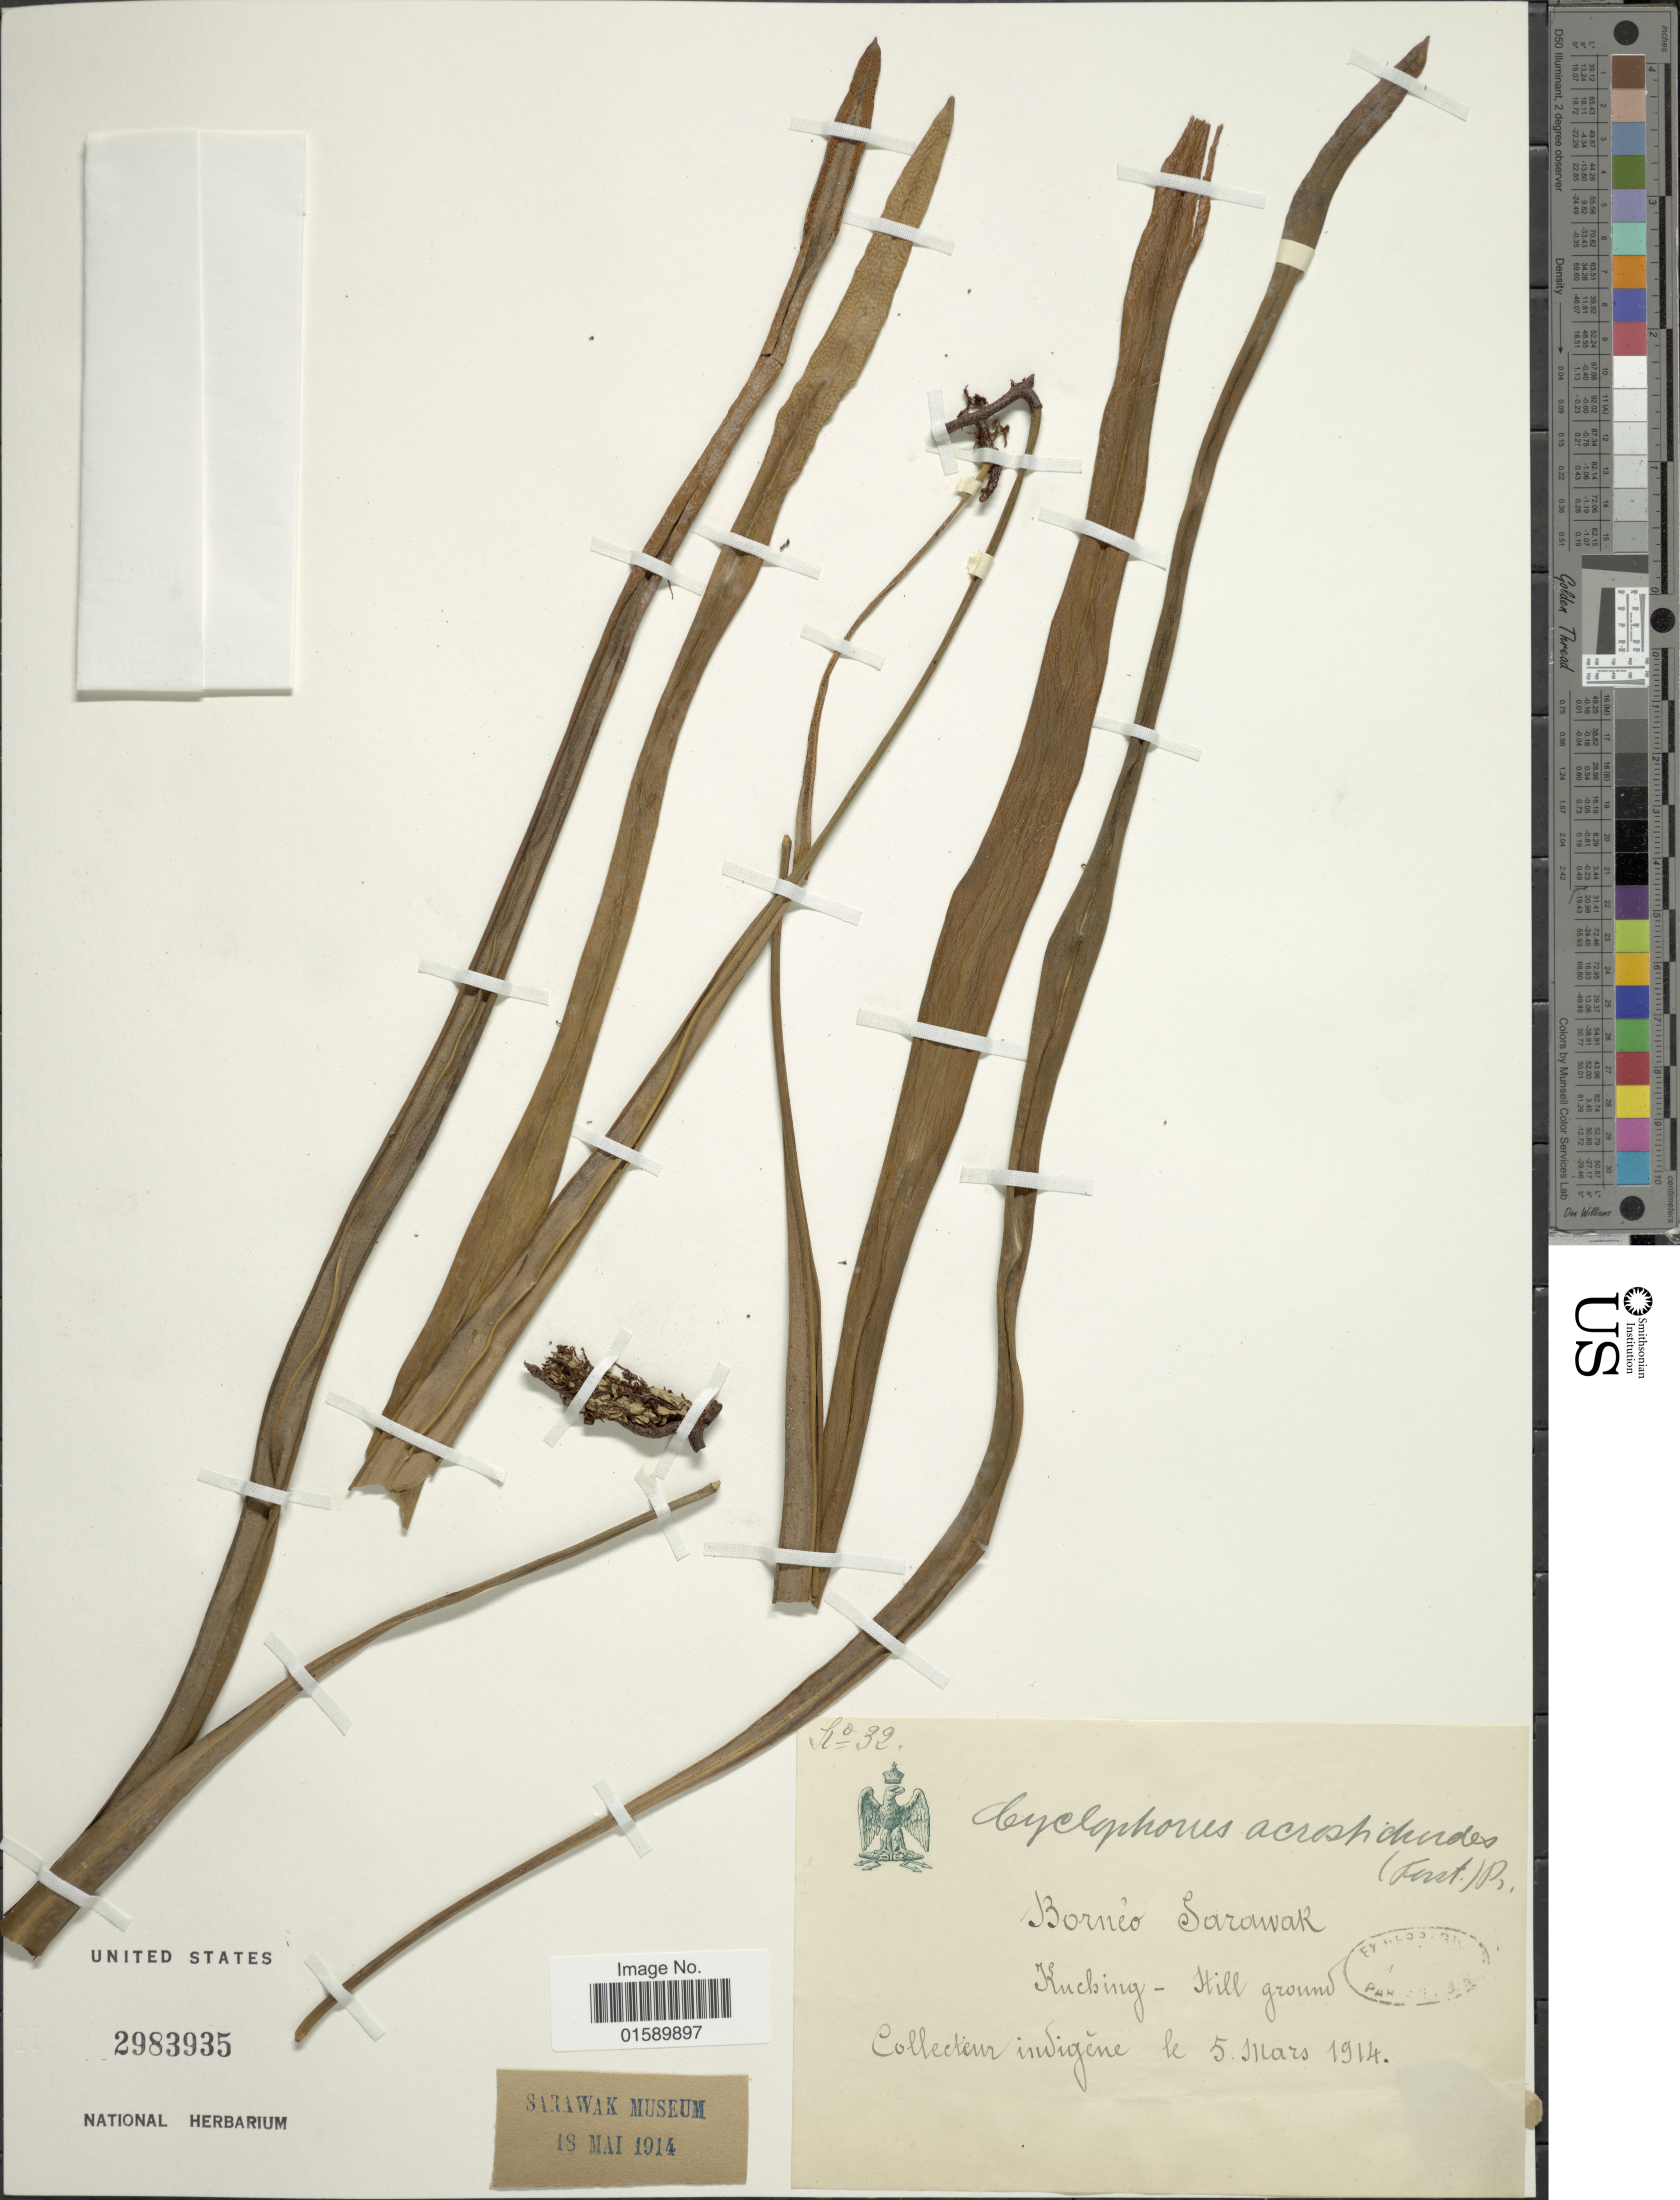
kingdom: Plantae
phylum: Tracheophyta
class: Polypodiopsida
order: Polypodiales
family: Polypodiaceae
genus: Pyrrosia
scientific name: Pyrrosia sp.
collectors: ex herb. Mus. Paris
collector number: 32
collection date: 1914-03-05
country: Malaysia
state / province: Sarawak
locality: Borneo Sarawak, Kuching - Hill ground.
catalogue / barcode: US 2983935